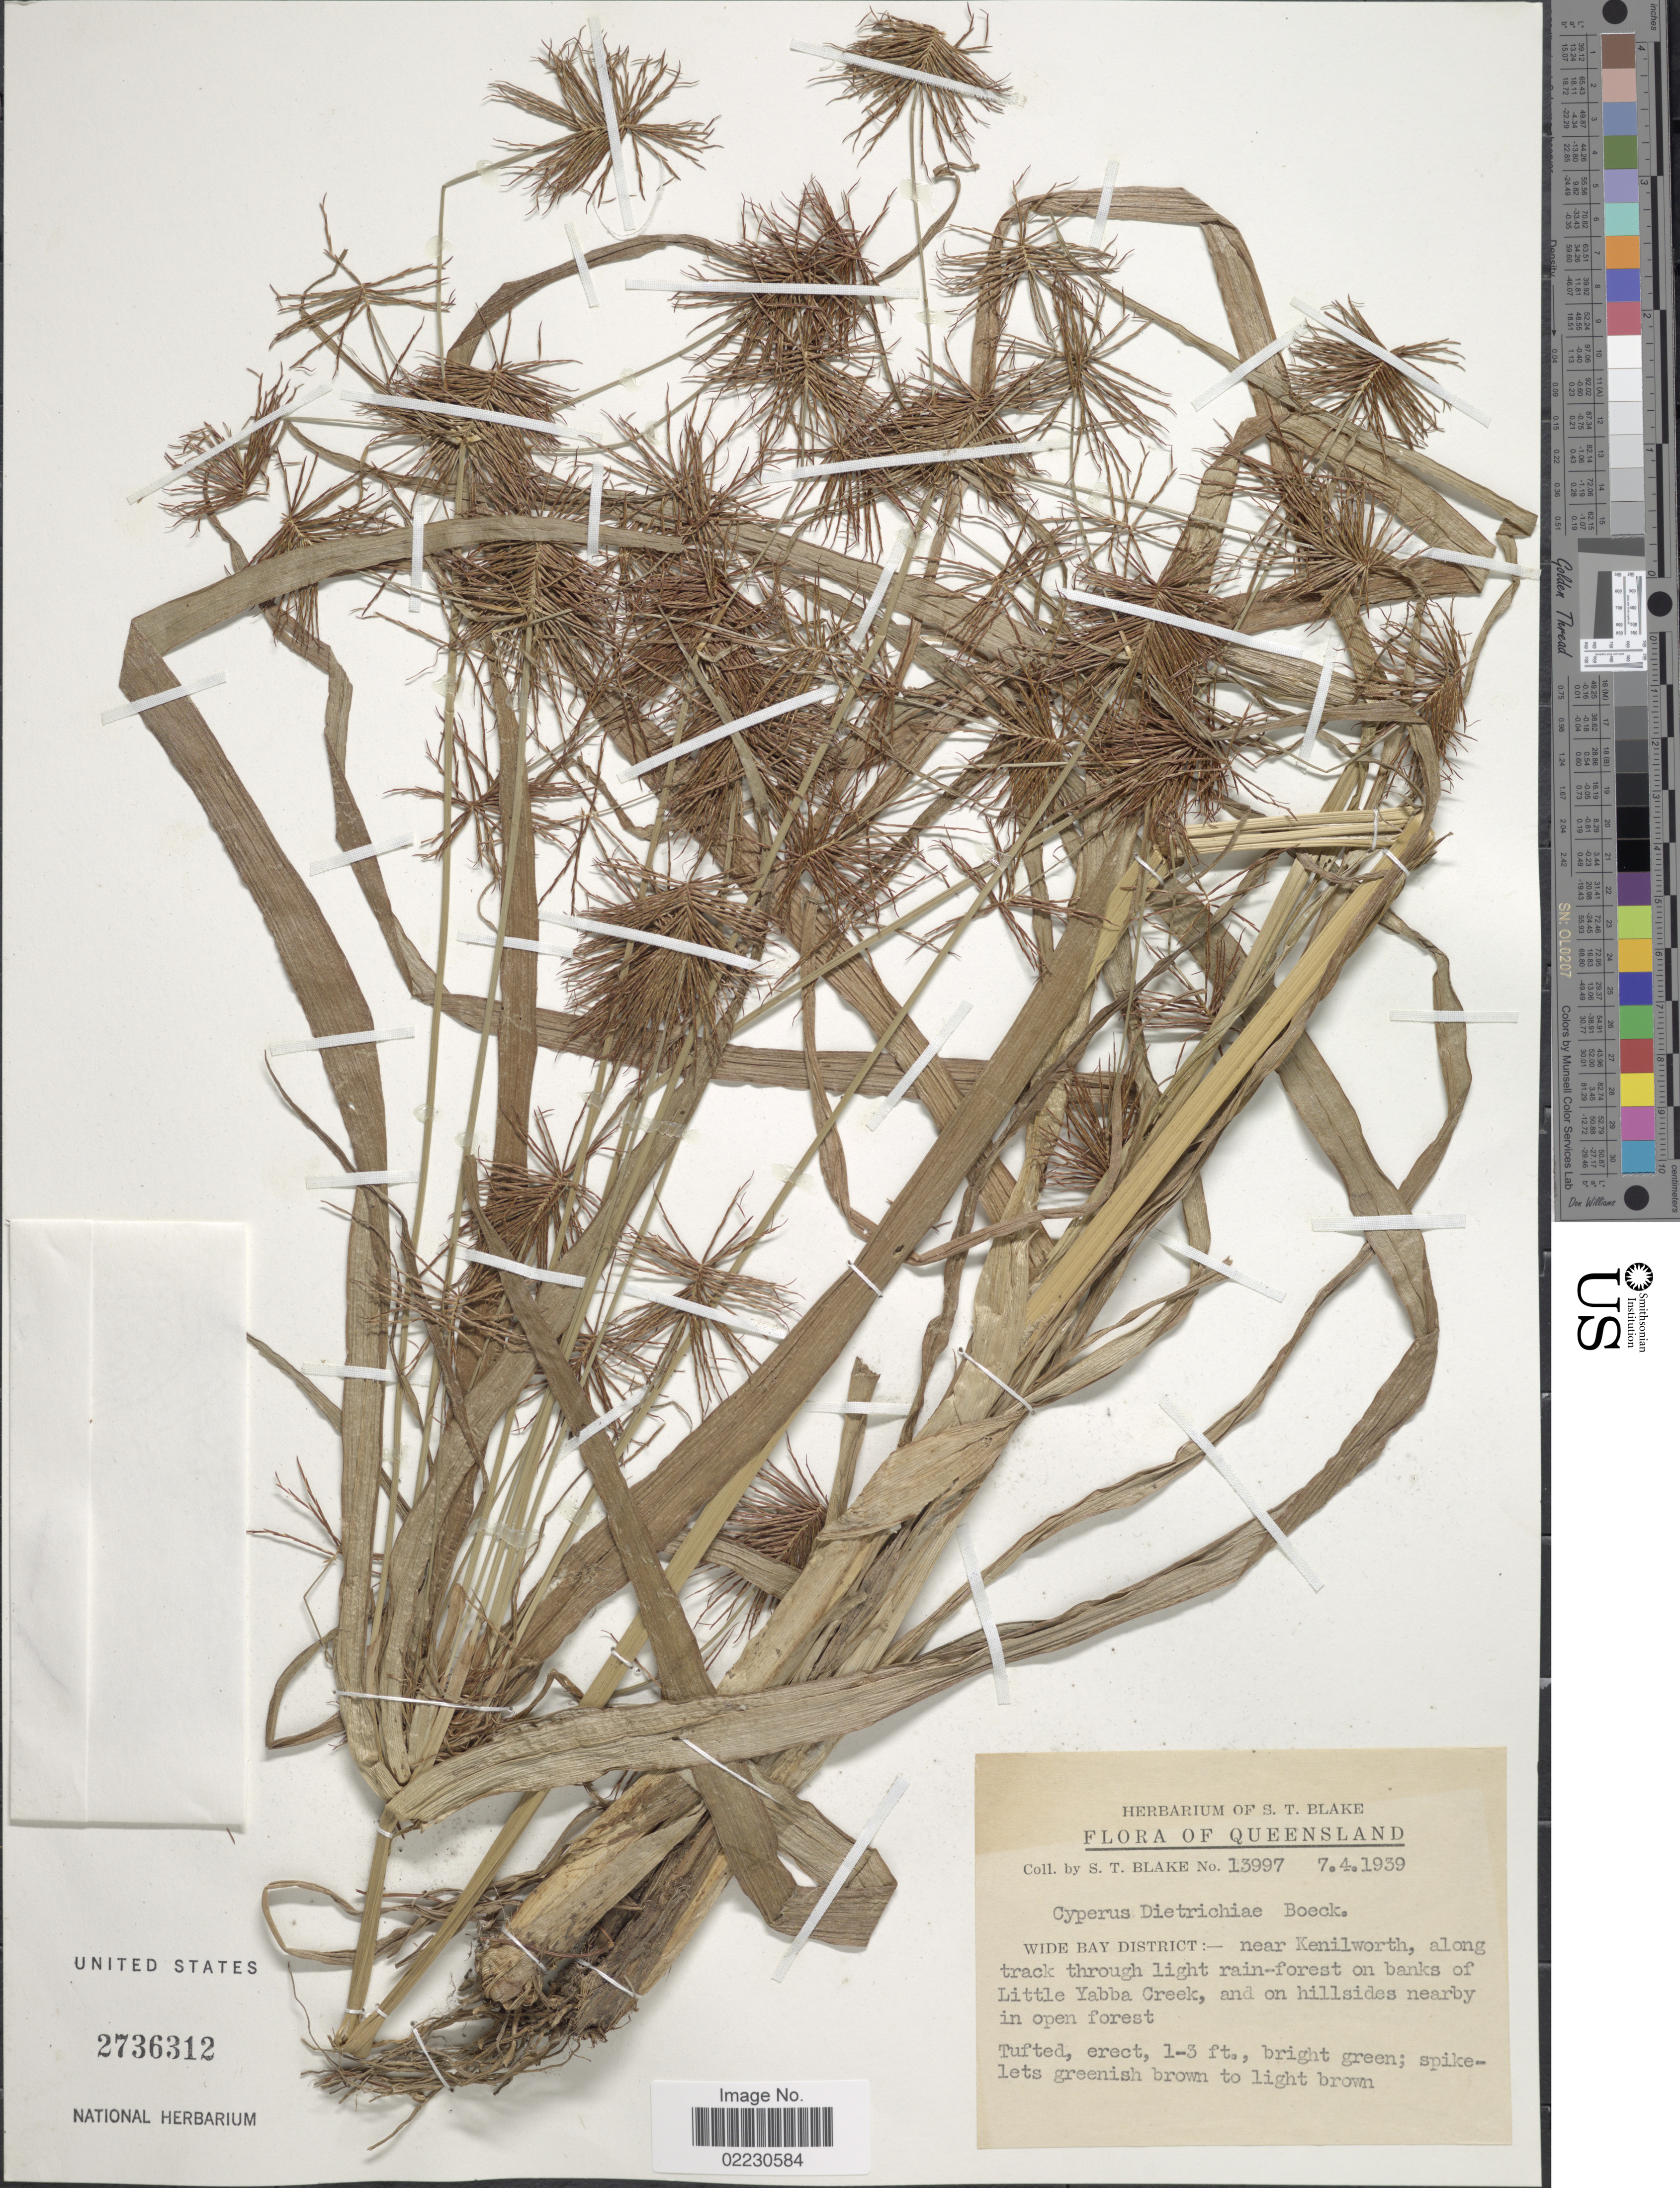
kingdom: Plantae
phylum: Tracheophyta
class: Liliopsida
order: Poales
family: Cyperaceae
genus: Cyperus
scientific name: Cyperus dietrichiae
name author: Boeckeler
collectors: S. T. Blake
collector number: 13997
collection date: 1939-04-07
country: Australia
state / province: Queensland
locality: Wide Bay District:- near Kenilworth, along track through light rain-forest on banks of Little Yabba Creek, and on hillsides nearby in open forest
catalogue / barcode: US 2736312